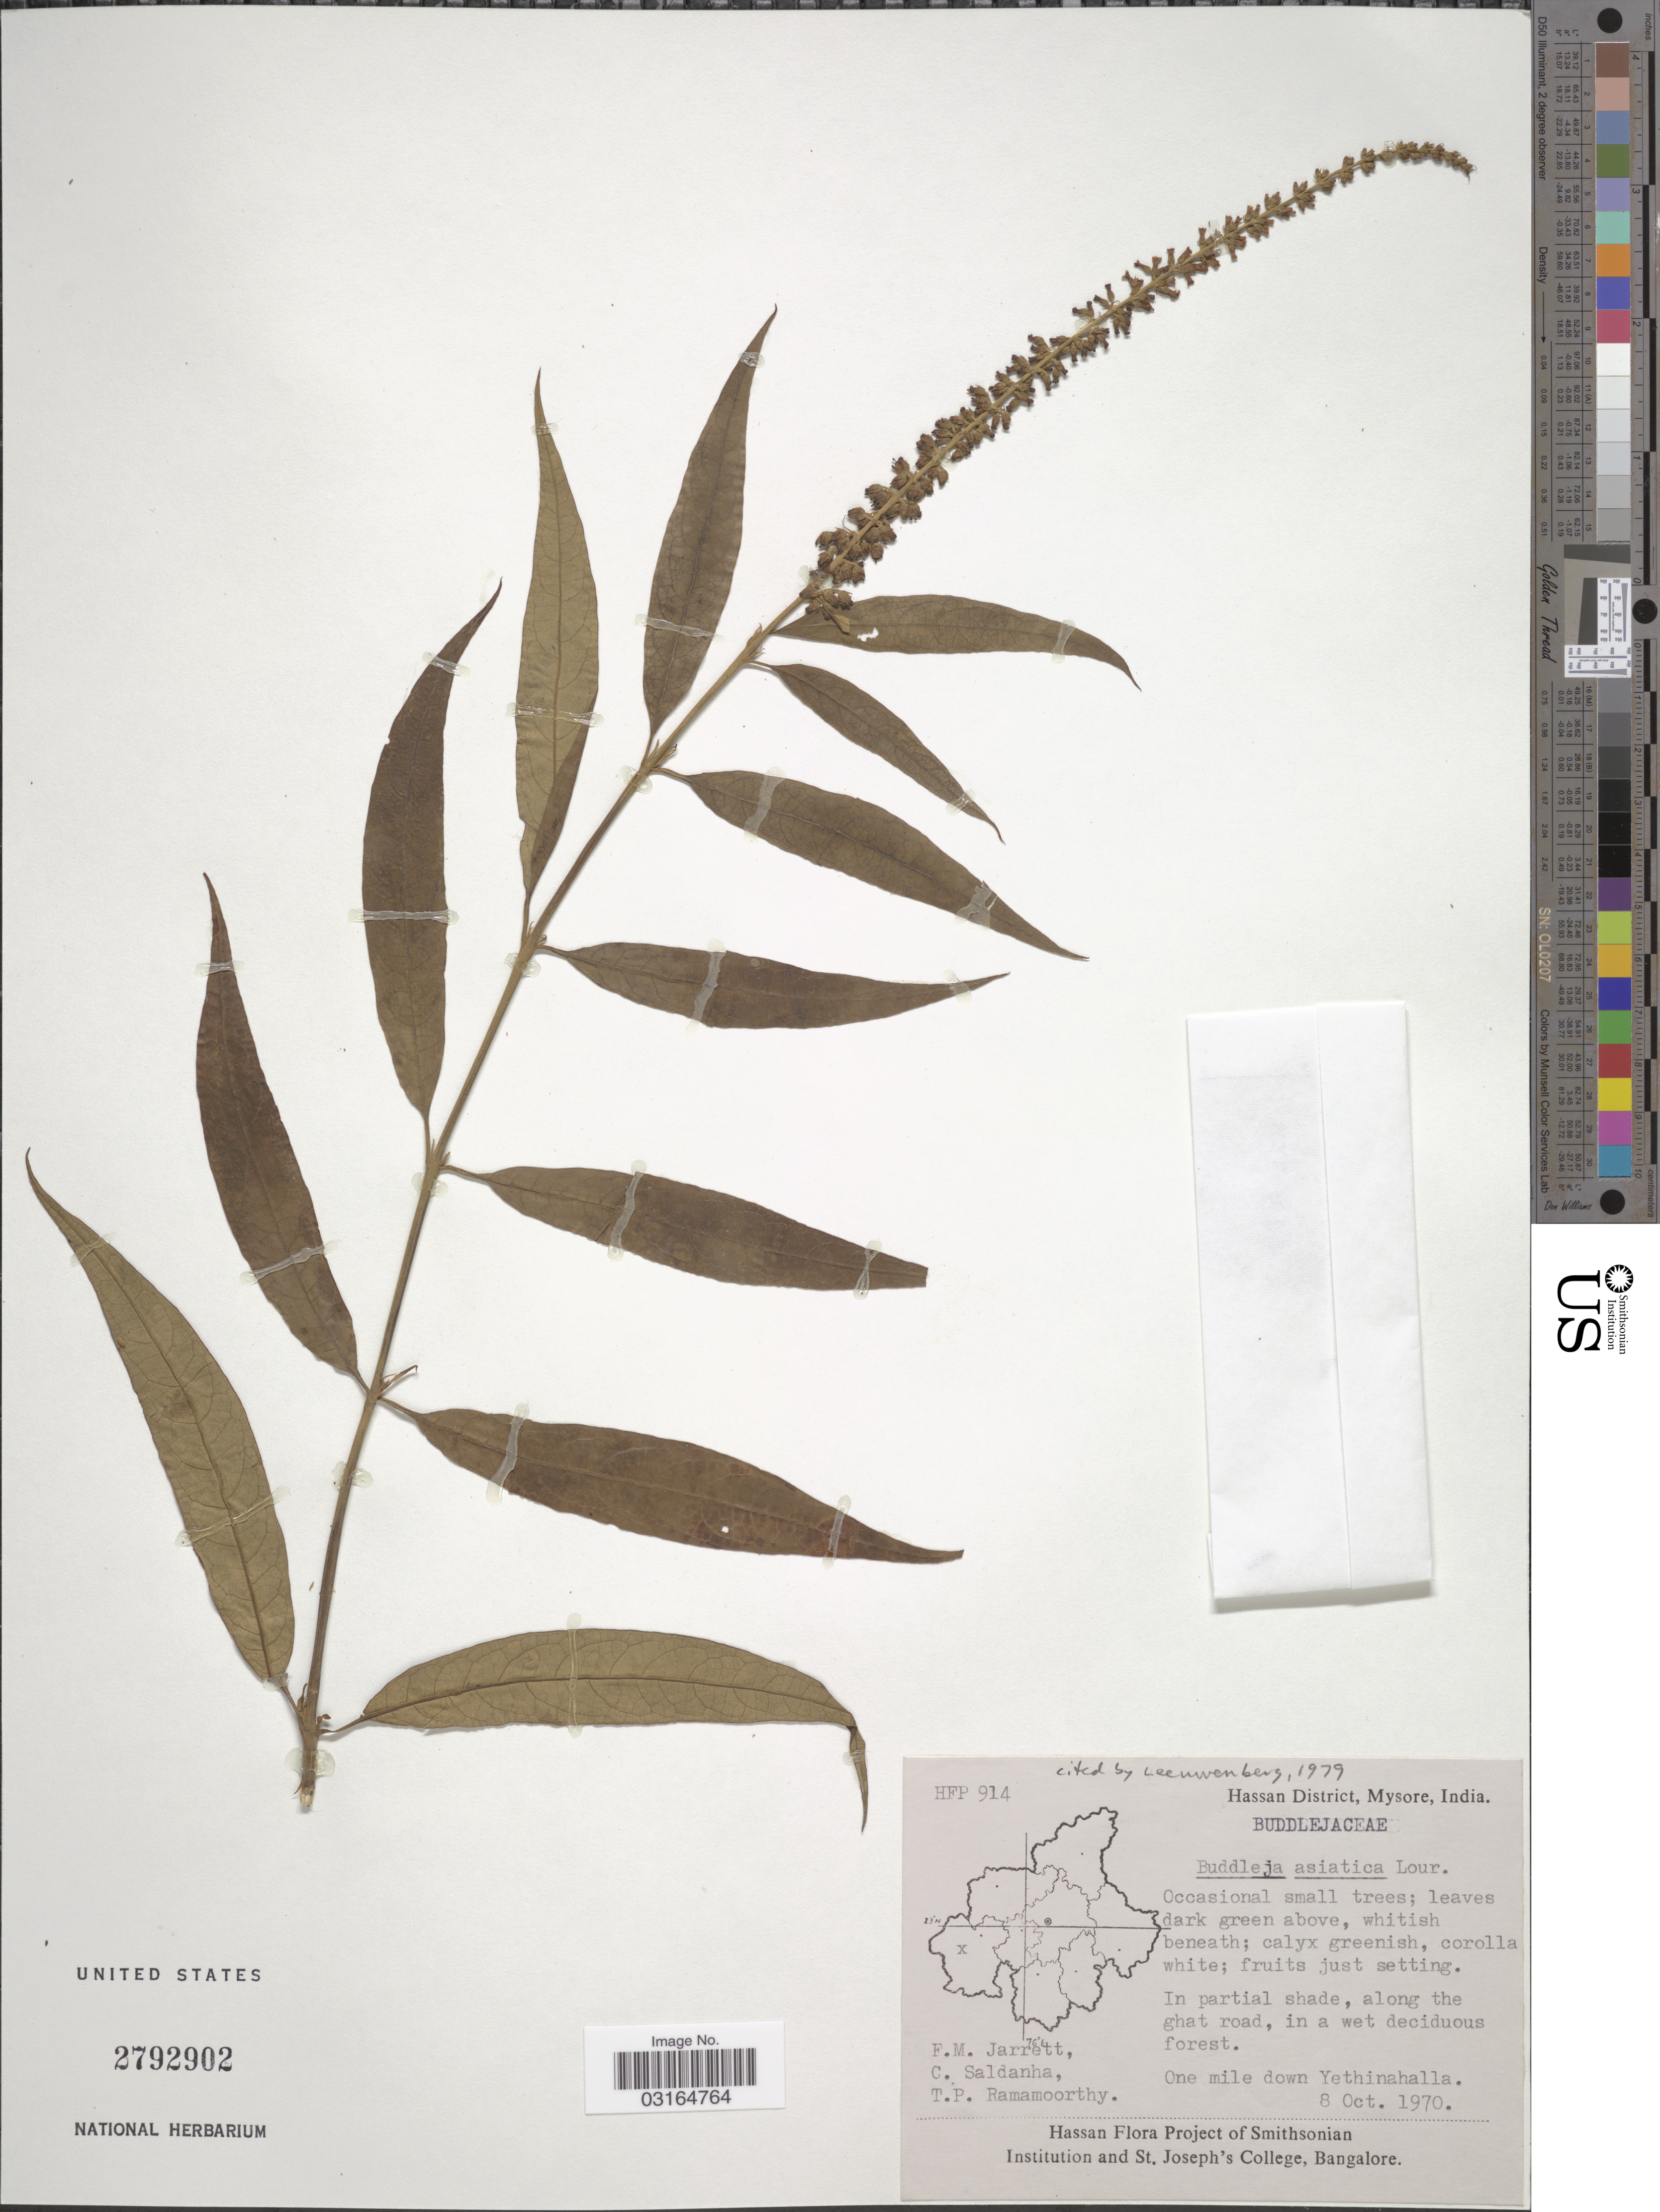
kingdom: Plantae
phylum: Tracheophyta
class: Magnoliopsida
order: Lamiales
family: Scrophulariaceae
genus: Buddleja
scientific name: Buddleja asiatica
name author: Lour.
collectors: F. M. Jarrett, C. Saldanha & T. P. Ramamoorthy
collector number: HFP 914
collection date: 1970-10-08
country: India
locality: Hassan District, Mysore. One mile down Yethinahalla.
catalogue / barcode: US 2792902